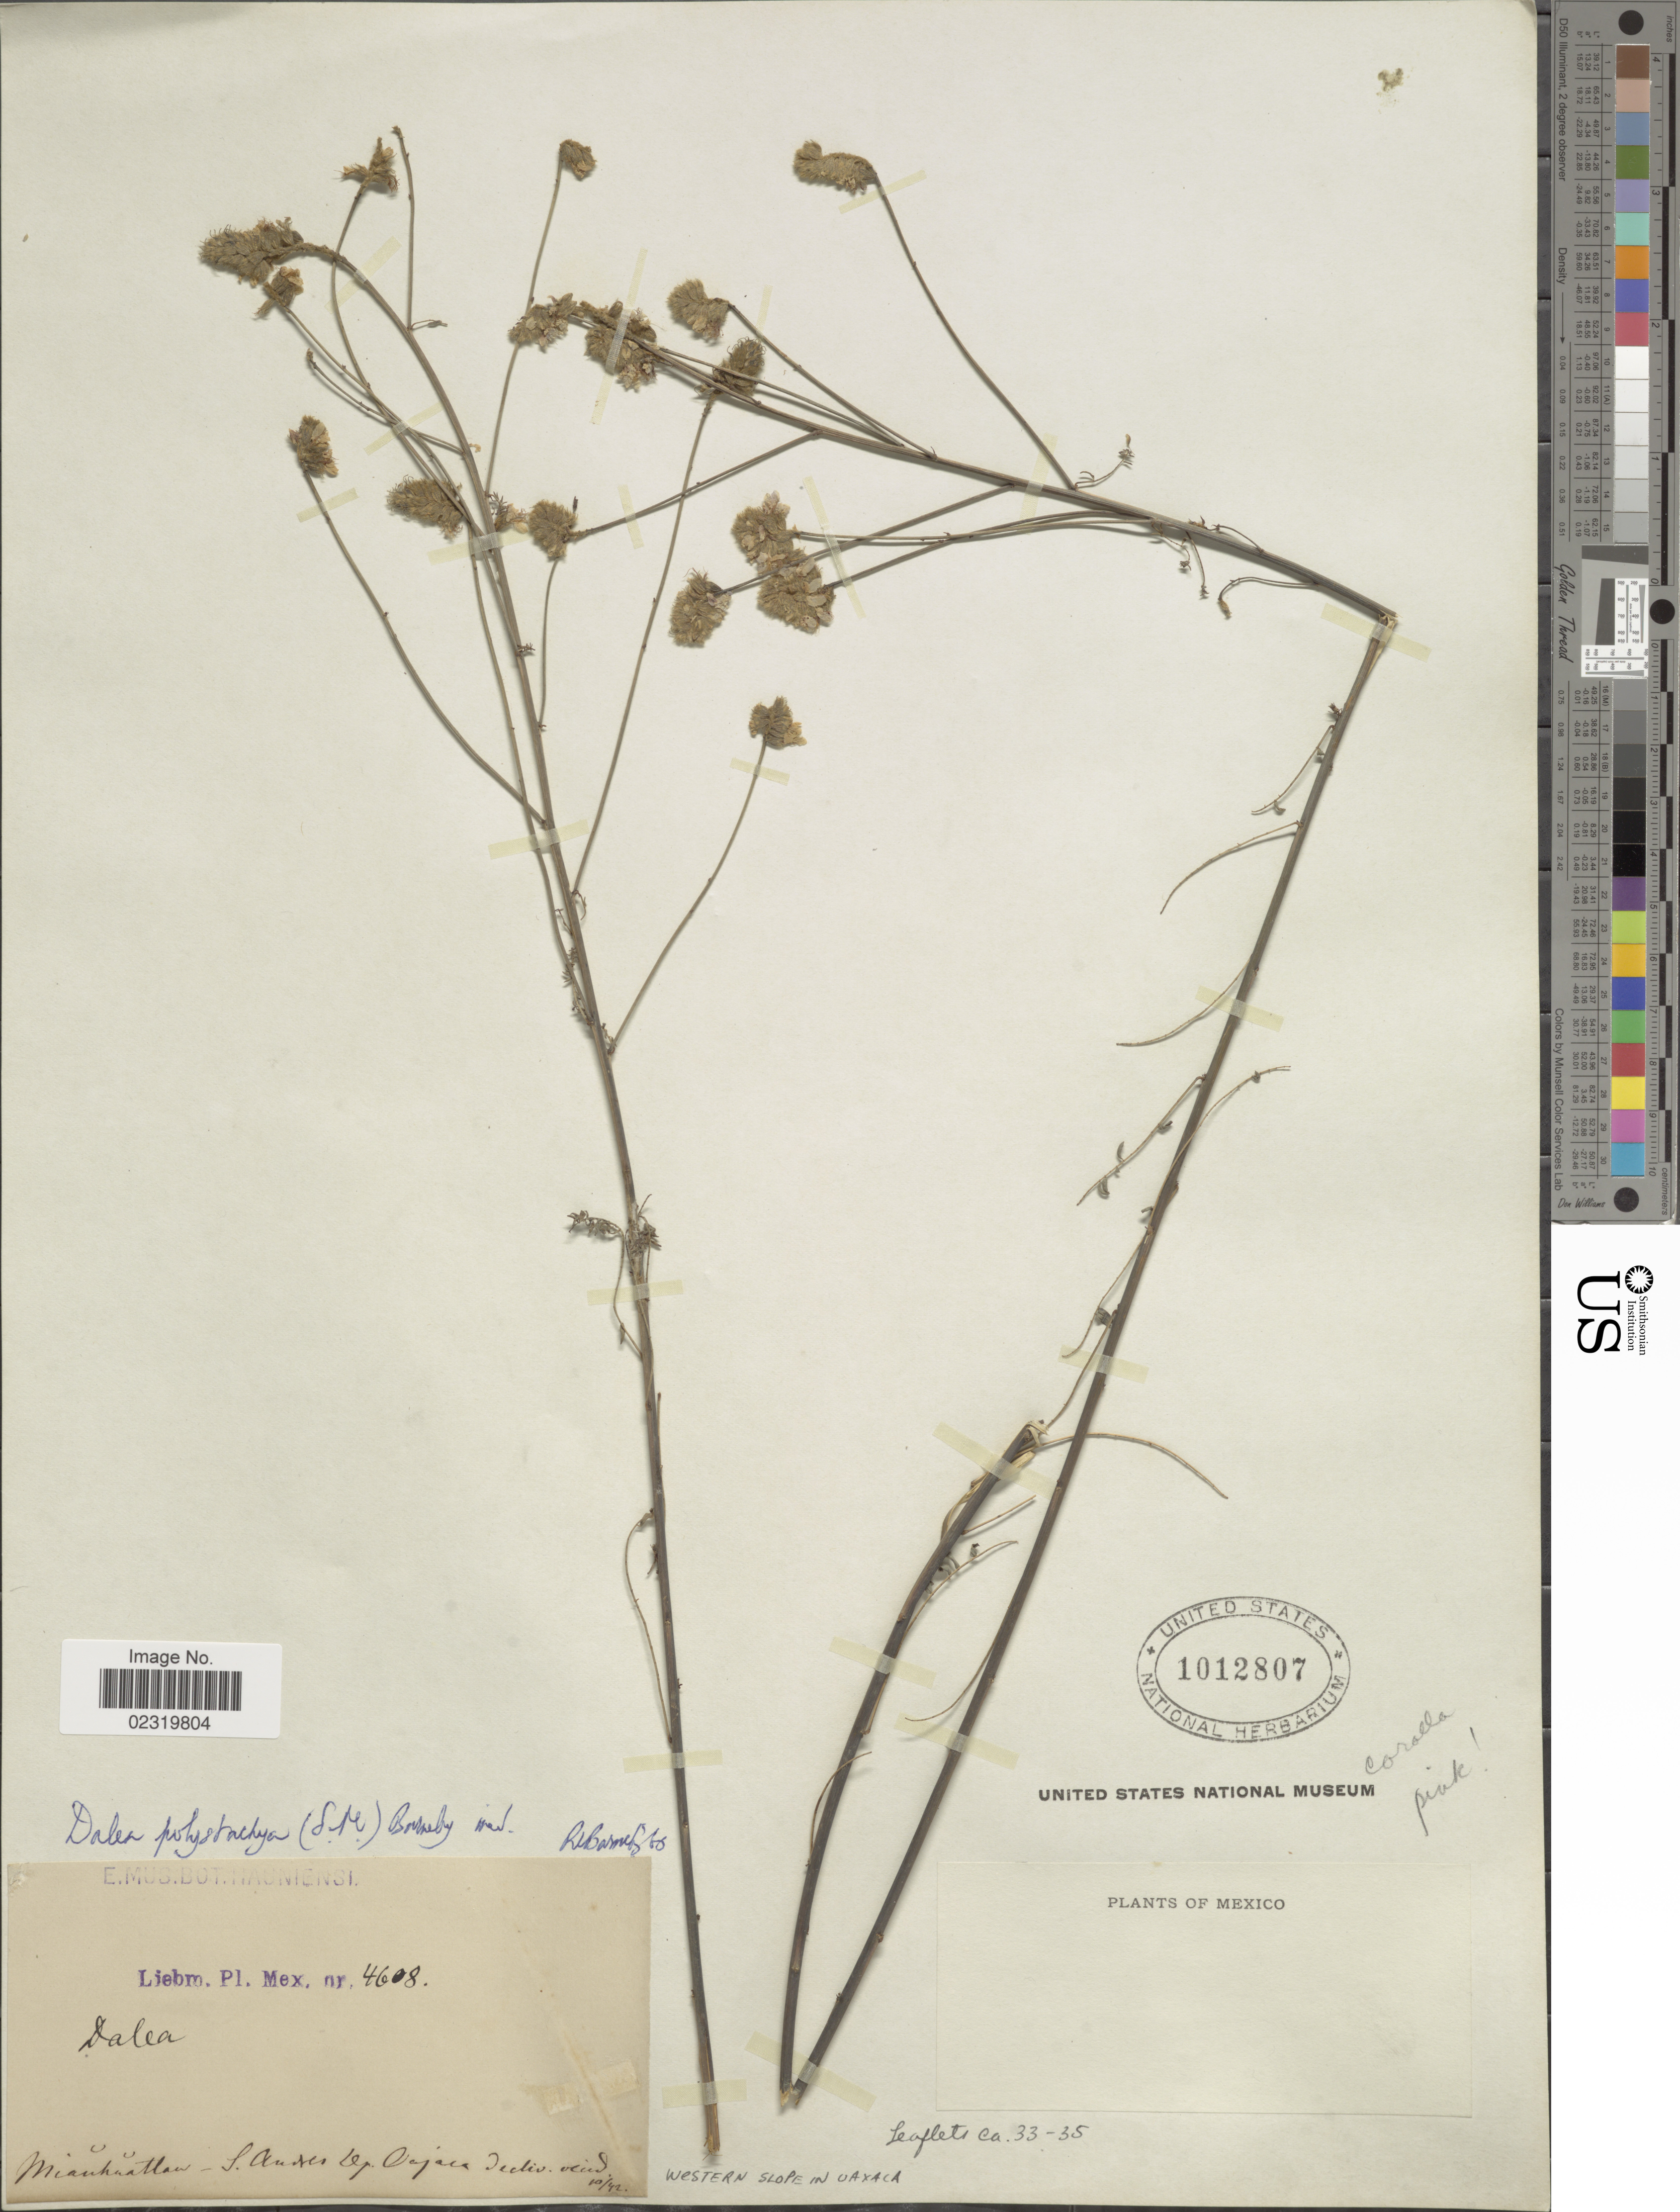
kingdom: Plantae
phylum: Tracheophyta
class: Magnoliopsida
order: Fabales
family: Fabaceae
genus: Dalea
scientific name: Dalea polystachya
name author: (Sessé & Moc.) Barneby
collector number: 4608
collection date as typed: Transcribed d/m/y: /10/42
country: Mexico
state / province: Oaxaca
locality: Miauhuatlan - S. Andres Dp. Oajaca decliv occid. western slope in Oaxaca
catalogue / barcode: US 1012807